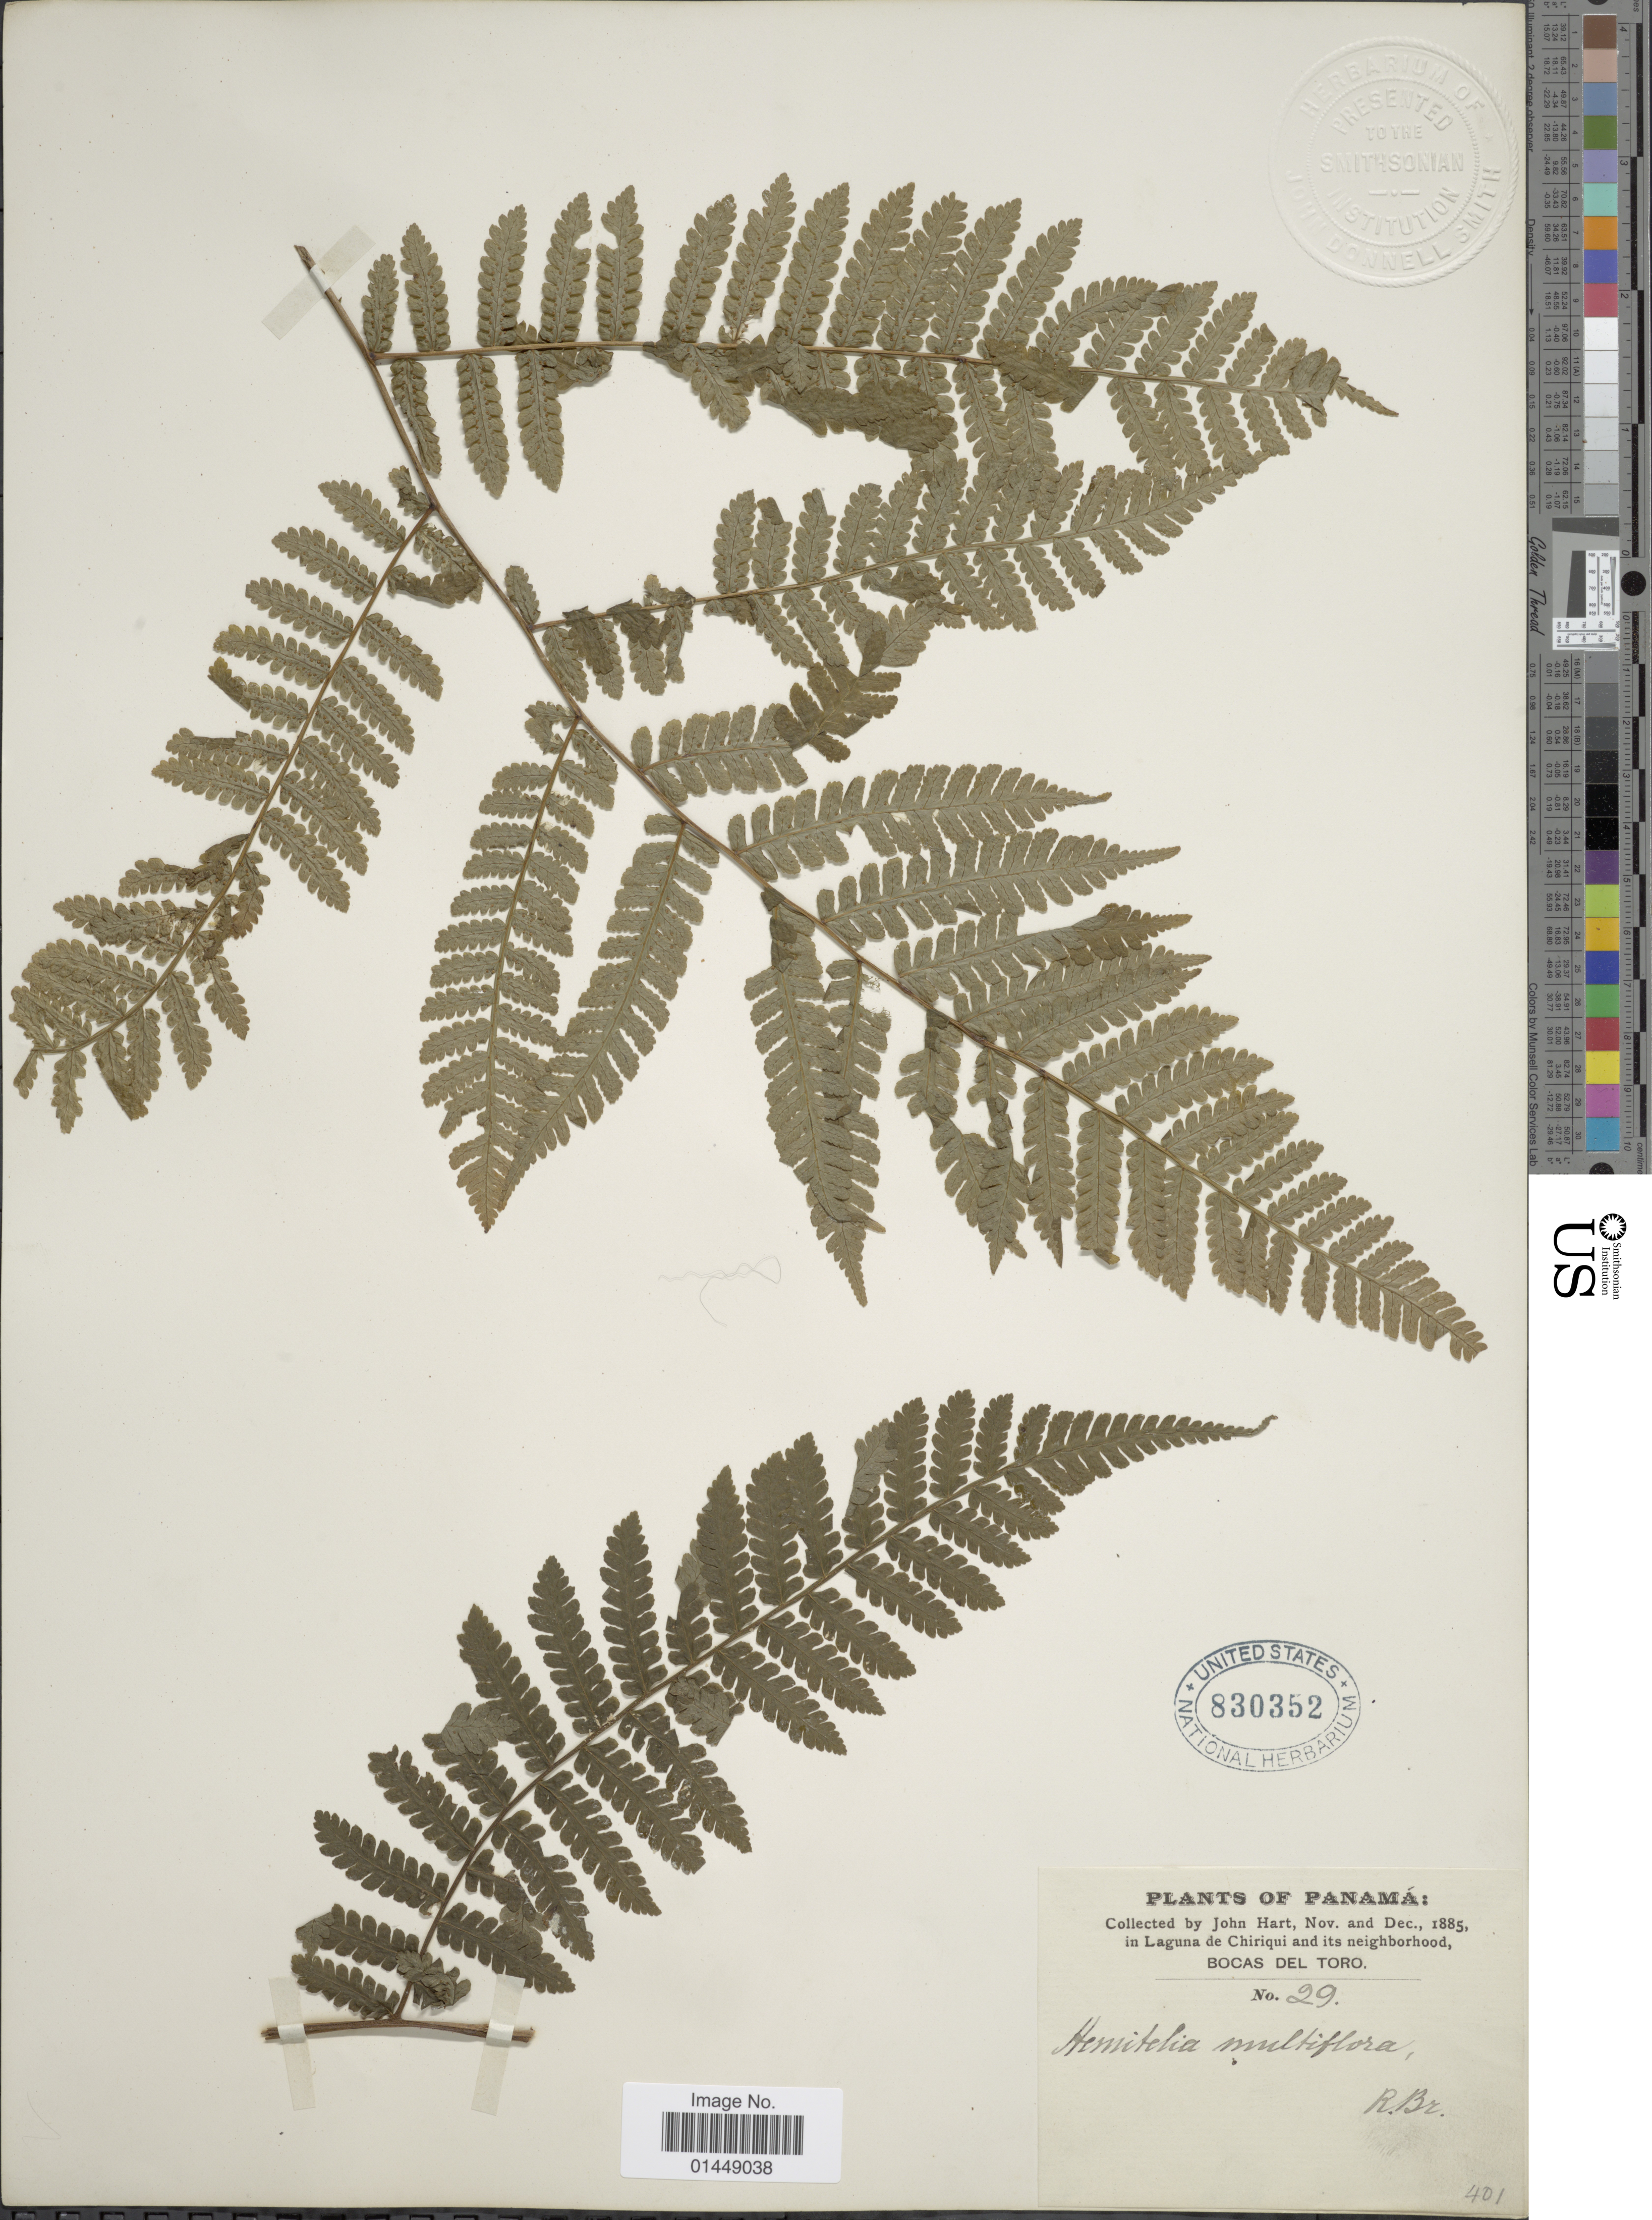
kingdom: Plantae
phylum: Tracheophyta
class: Polypodiopsida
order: Cyatheales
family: Cyatheaceae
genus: Cyathea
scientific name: Cyathea multiflora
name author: Sm.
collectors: J. H. Barnhart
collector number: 29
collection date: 1885-11/1885-12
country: Panama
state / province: Bocas del Toro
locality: In Laguna de Chiriqui and its neighborhood, Bocas del Toro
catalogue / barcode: US 830352